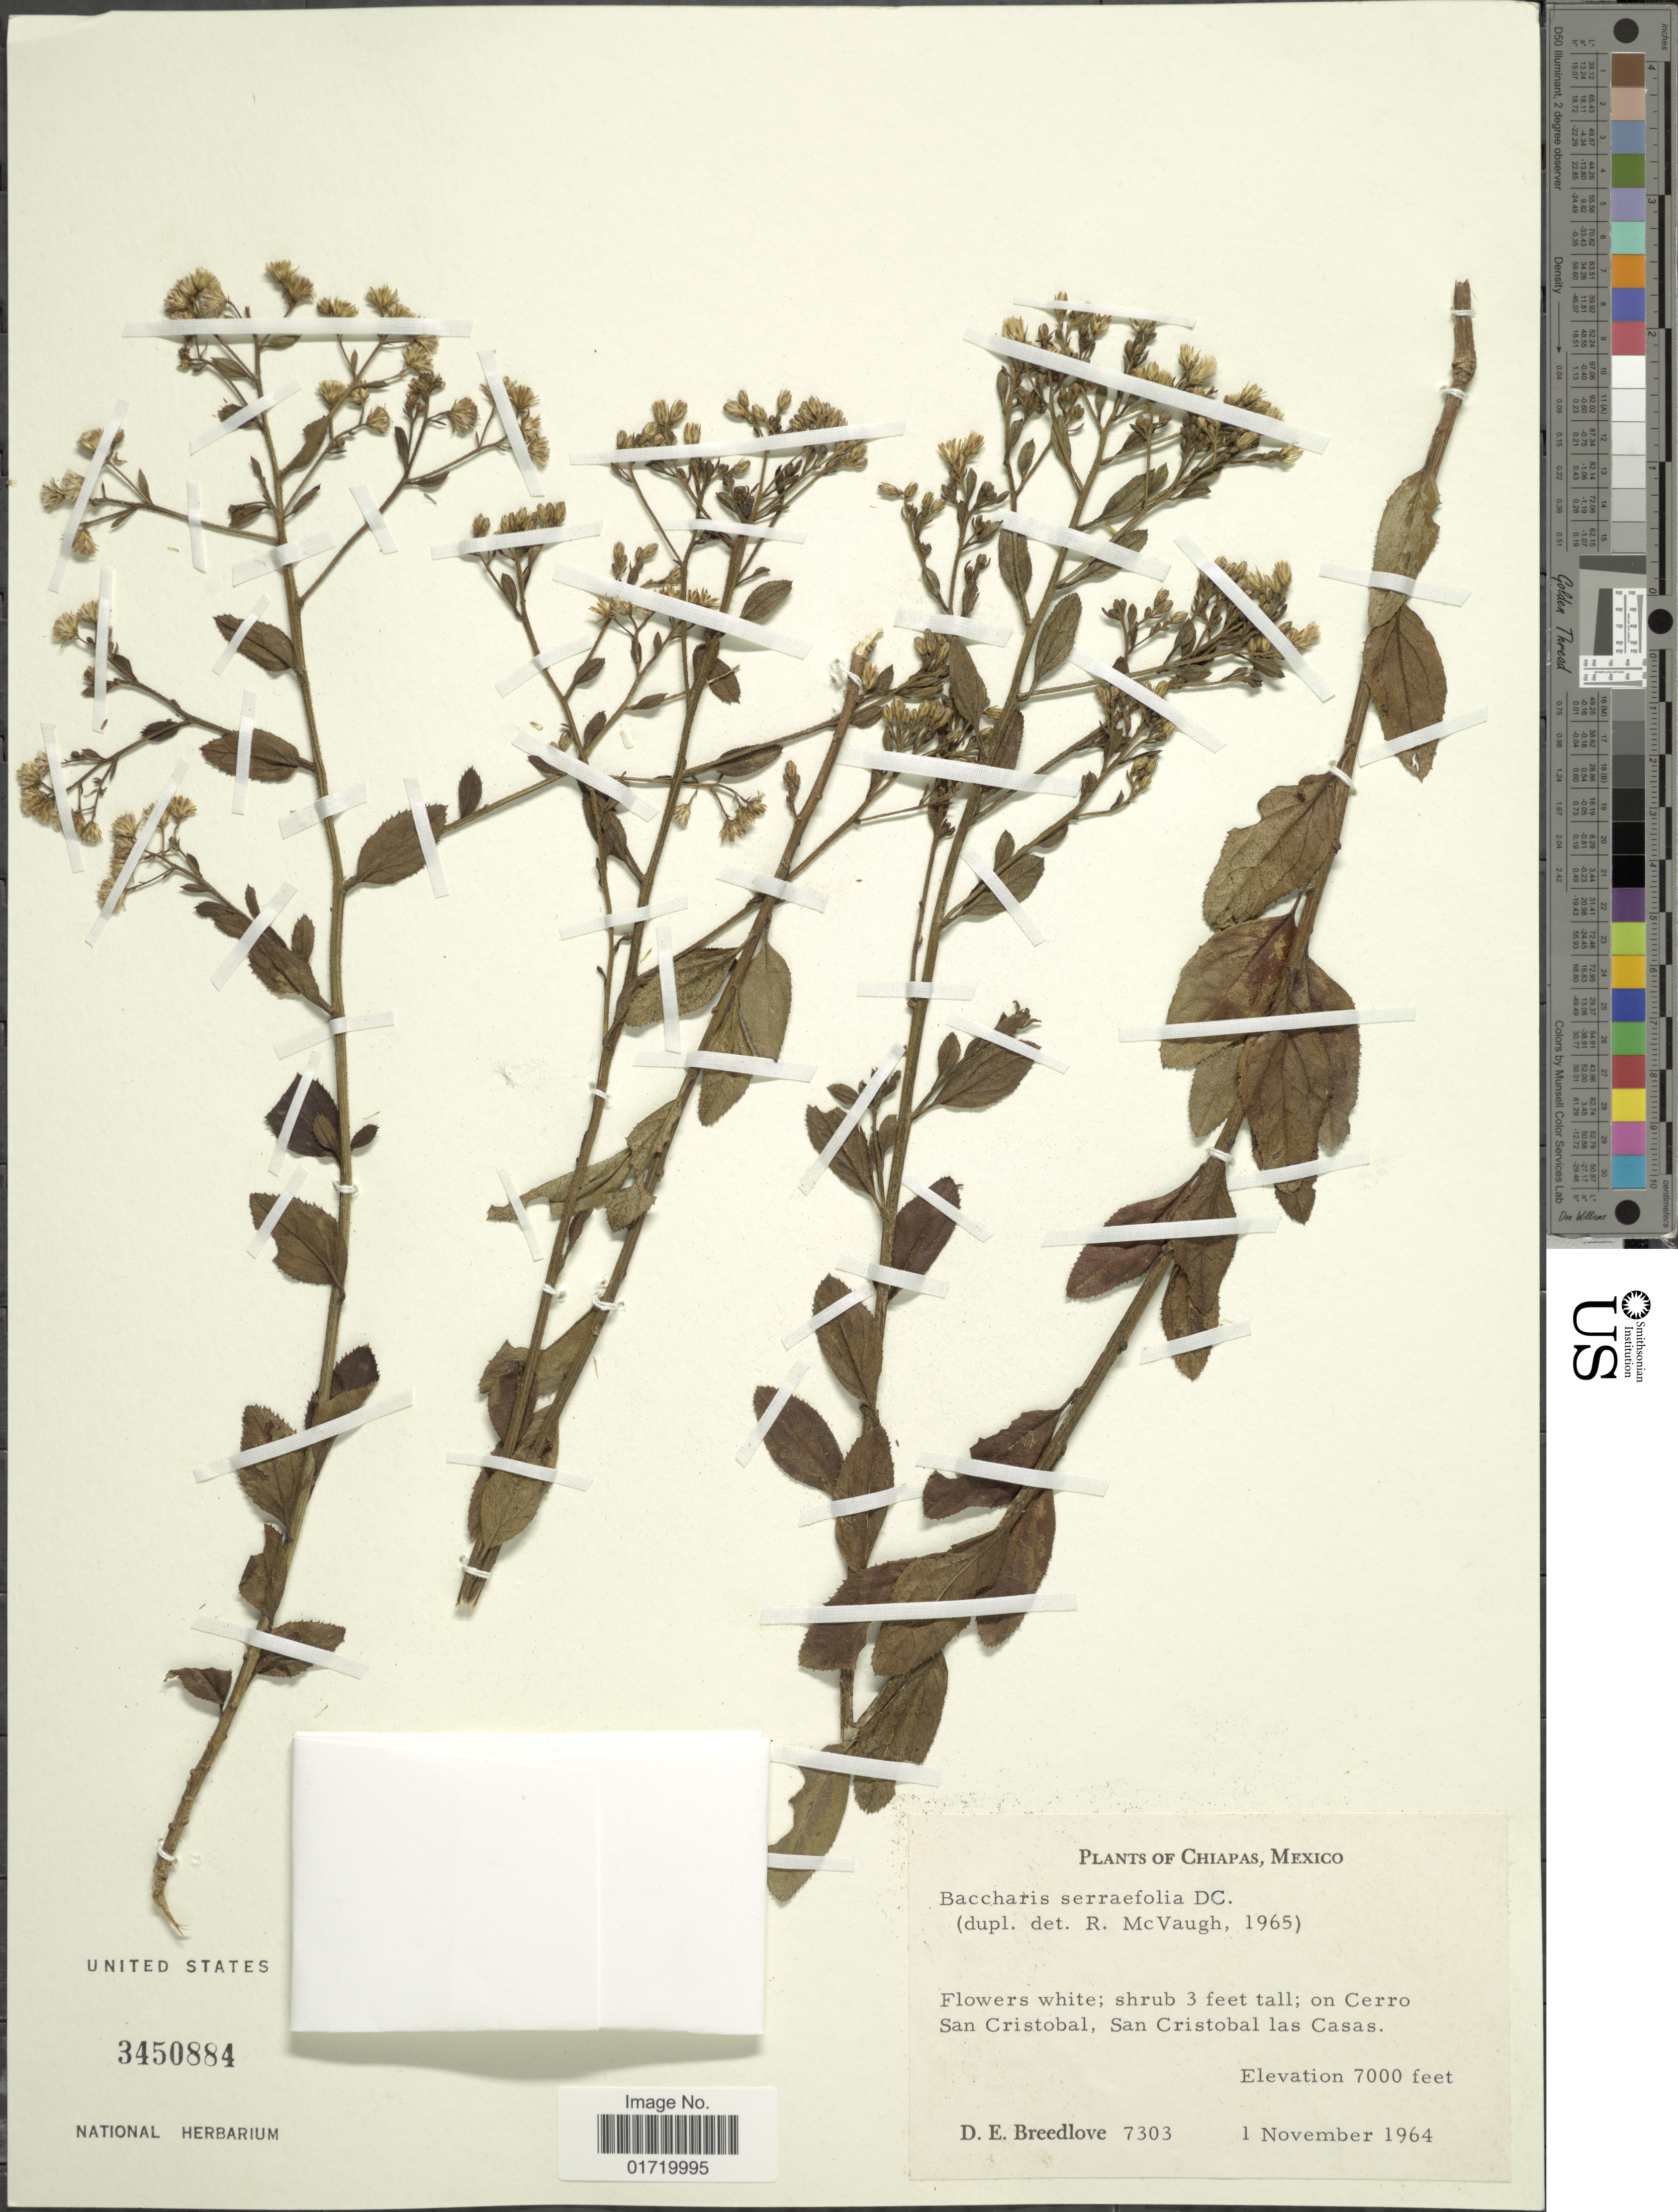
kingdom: Plantae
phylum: Tracheophyta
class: Magnoliopsida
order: Asterales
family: Asteraceae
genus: Baccharis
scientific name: Baccharis serrifolia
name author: DC.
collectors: D. E. Breedlove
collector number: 7303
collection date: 1964-11-01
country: Mexico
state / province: Chiapas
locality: On Cerro San Cristobal, San Cristobal las Casas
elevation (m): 2134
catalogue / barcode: US 3450884